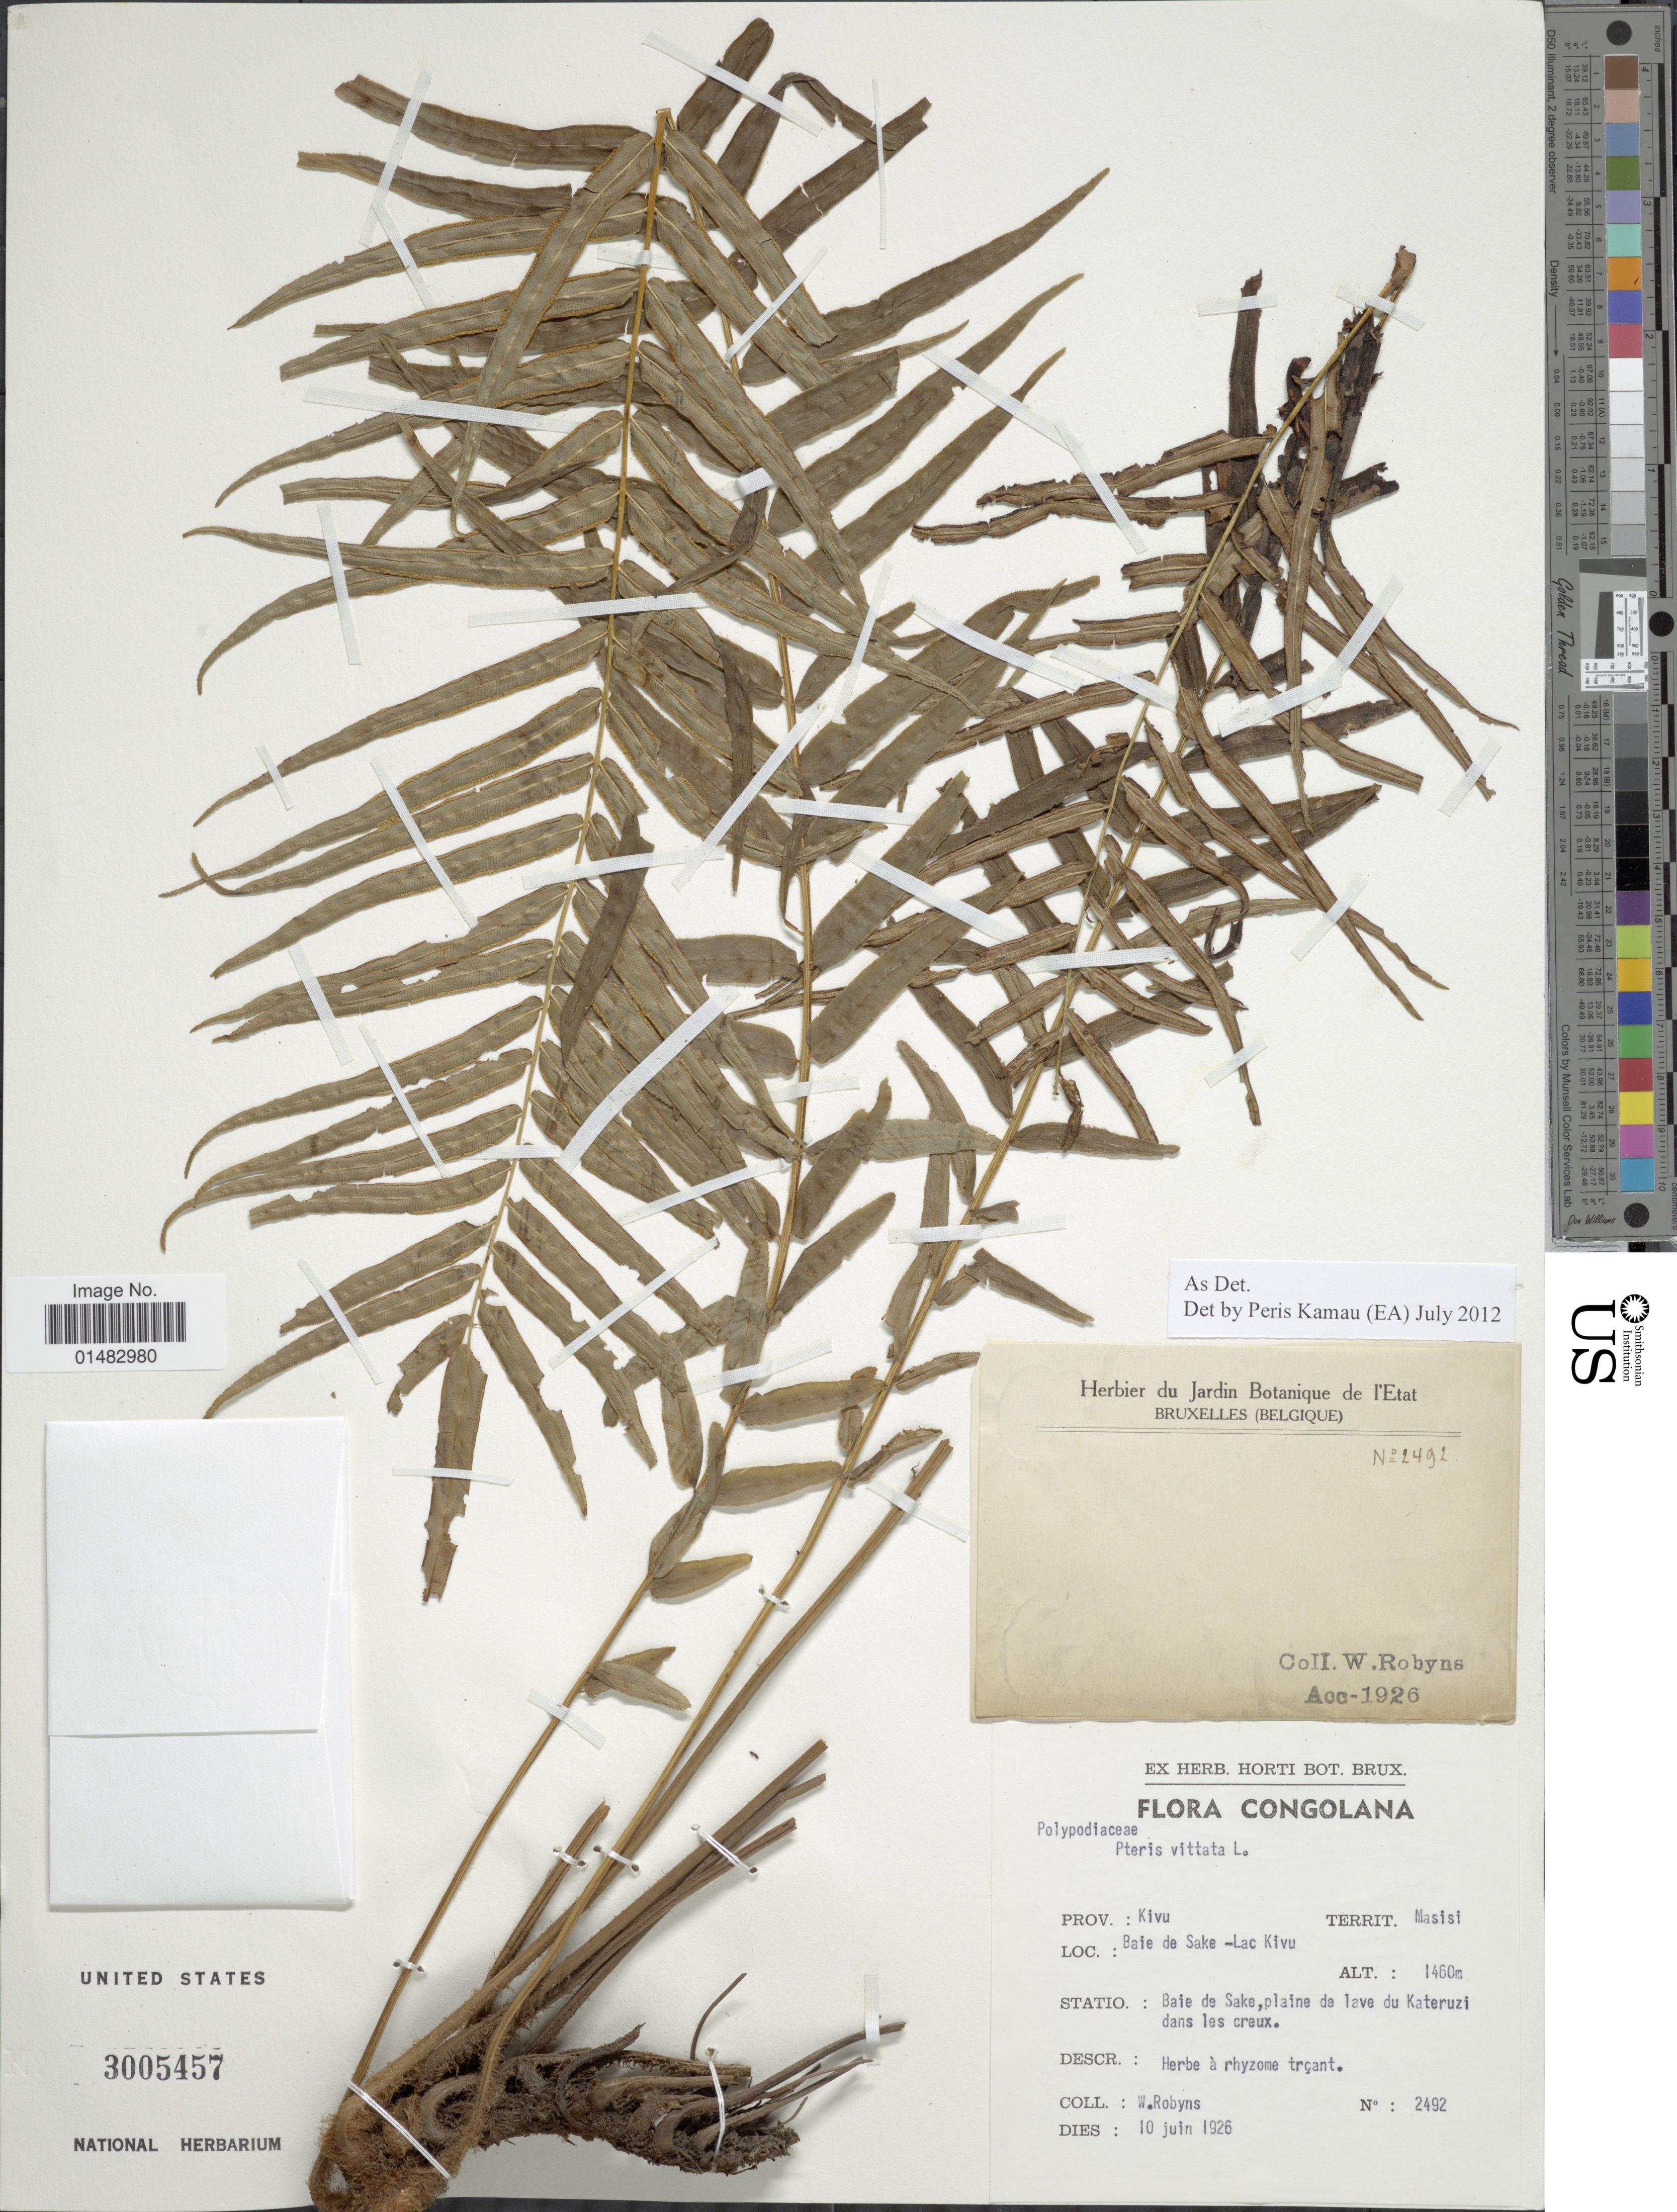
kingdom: Plantae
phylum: Tracheophyta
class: Polypodiopsida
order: Polypodiales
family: Pteridaceae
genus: Pteris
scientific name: Pteris vittata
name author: L.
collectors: W. Robyns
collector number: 2492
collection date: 1926-06-10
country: Congo, Democratic Republic of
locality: Prov. Kivi, Territ. Masisi, Baie de Sake-Lac Kivu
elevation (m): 1460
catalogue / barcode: US 3005457